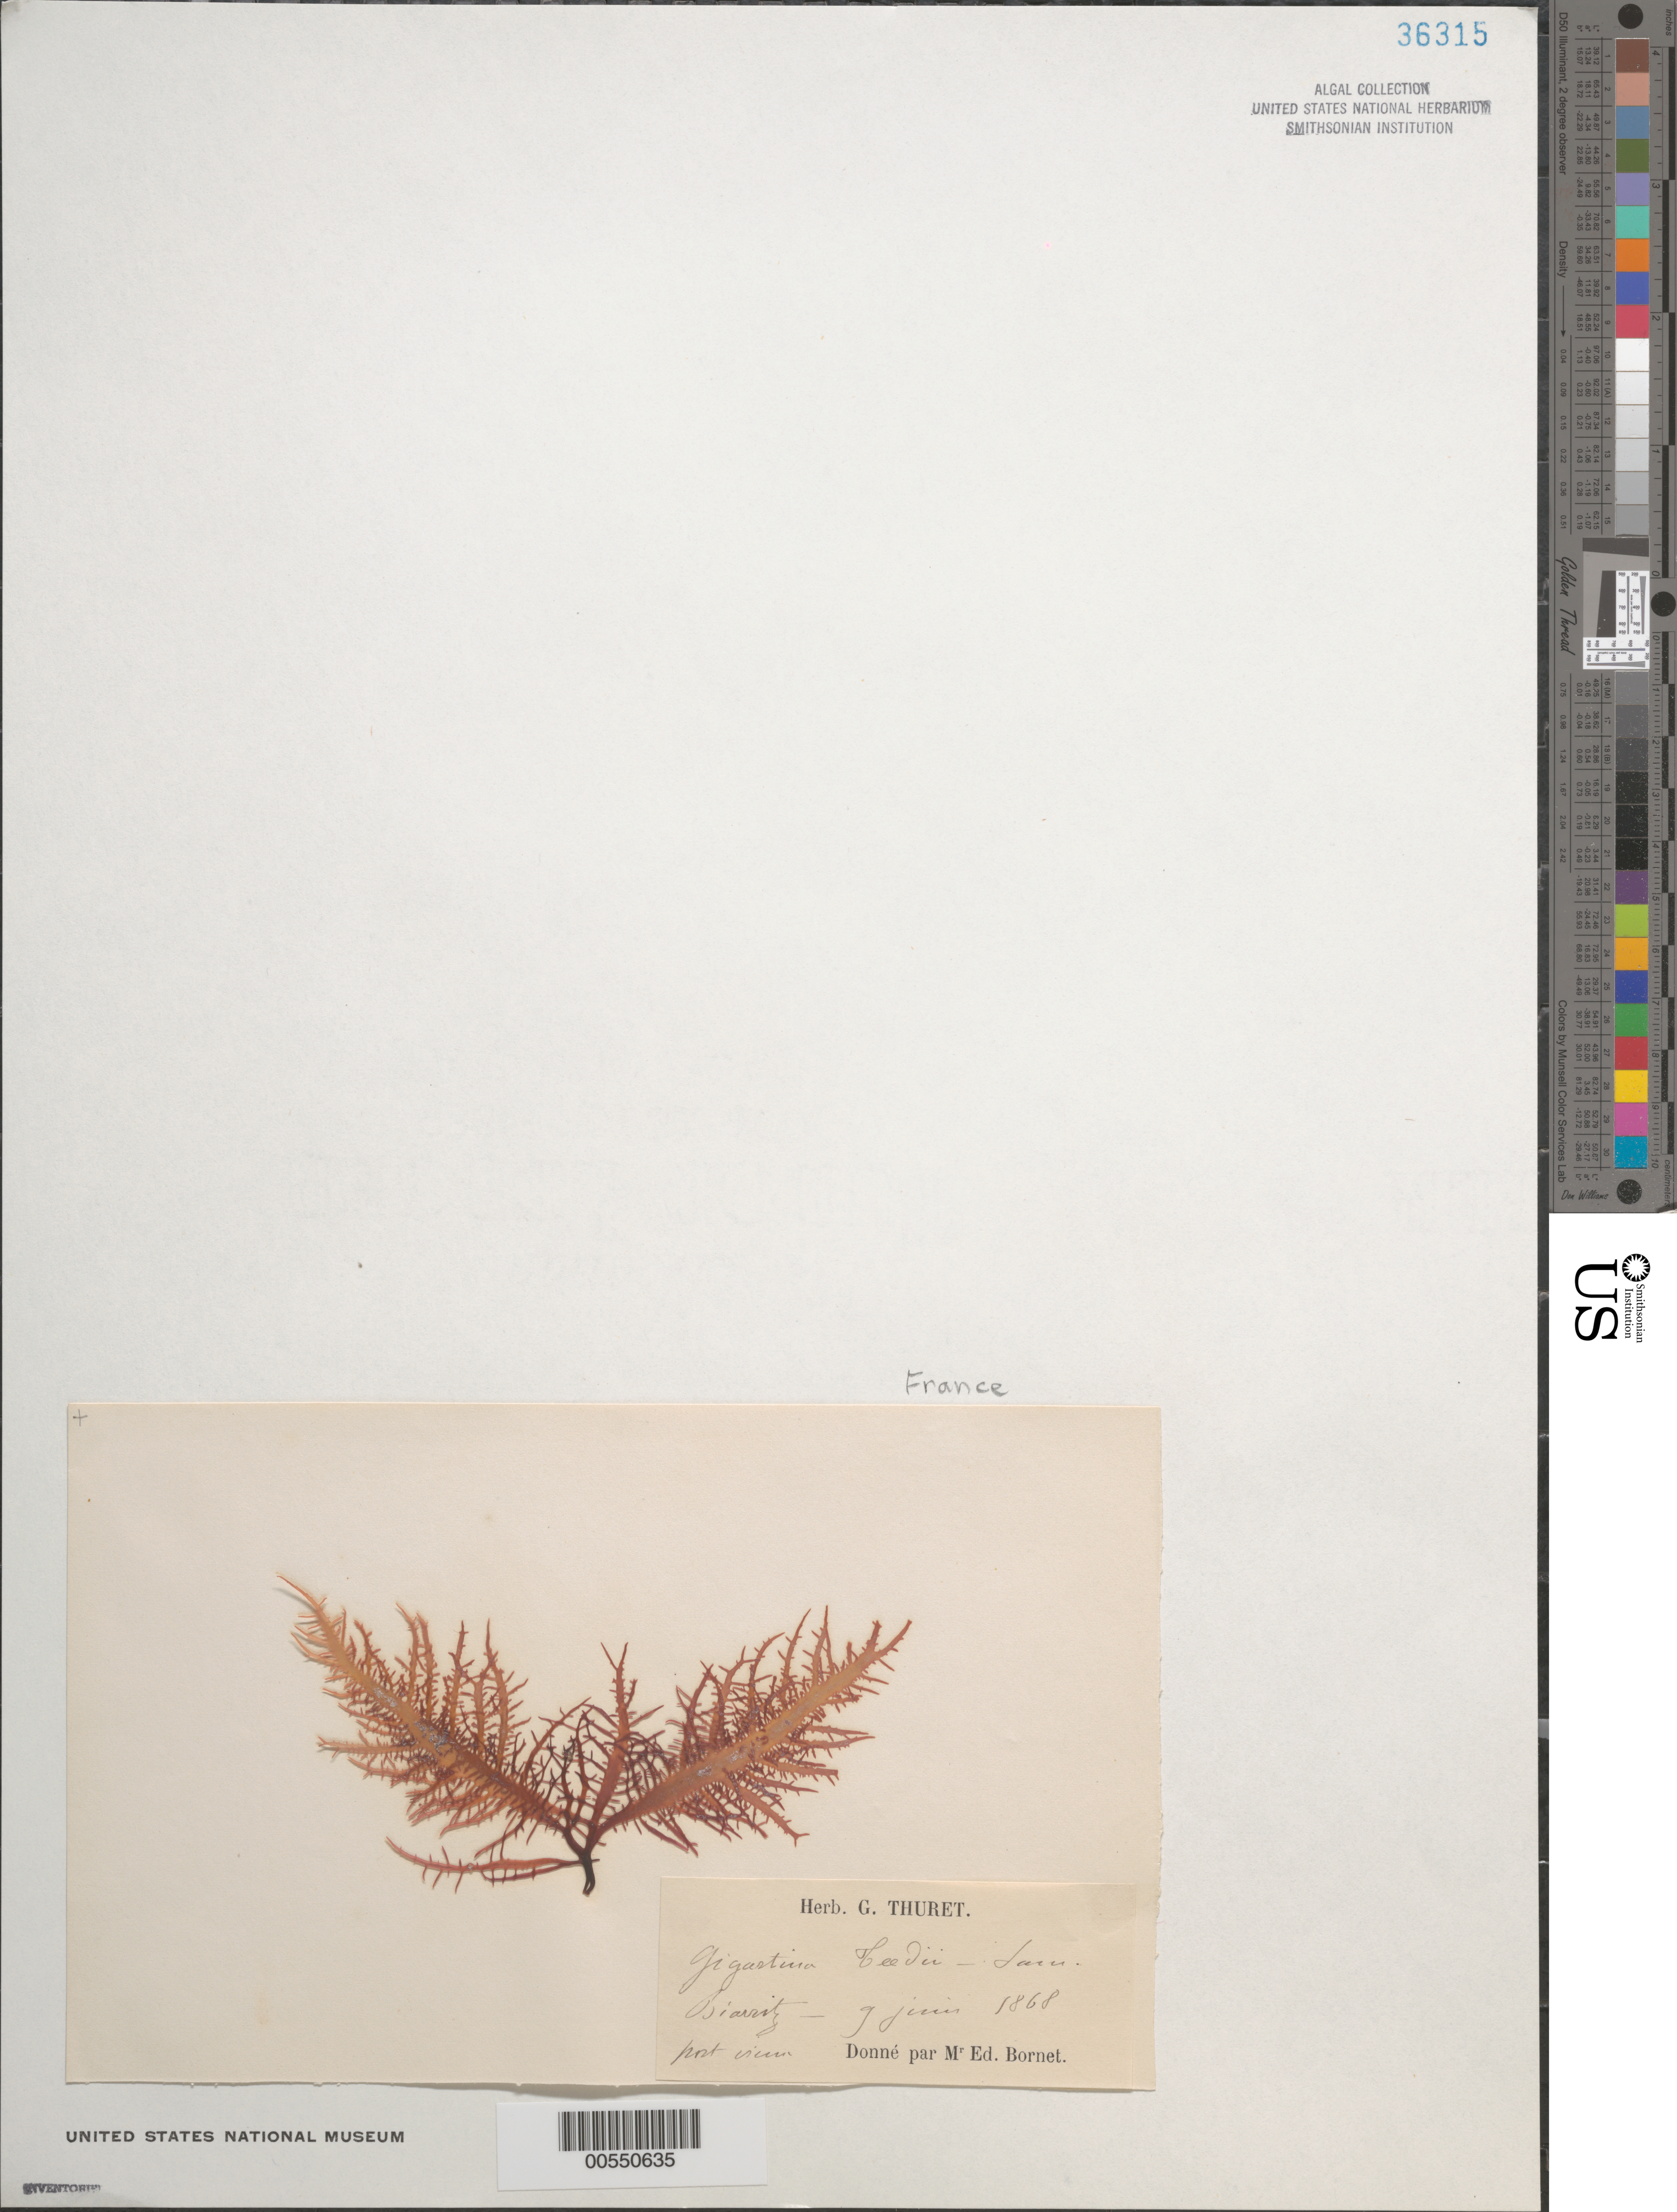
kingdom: Plantae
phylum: Rhodophyta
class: Florideophyceae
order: Gigartinales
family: Gigartinaceae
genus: Chondracanthus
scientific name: Chondracanthus teedei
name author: (Mert. in Roth) Kütz.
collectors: Thuret, G. (herbarium)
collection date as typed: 09 Jun 1868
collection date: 1868-06-09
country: France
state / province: Nouvelle-Aquitaine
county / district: Pyrénées-Atlantiques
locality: Biarritz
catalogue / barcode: US 36315